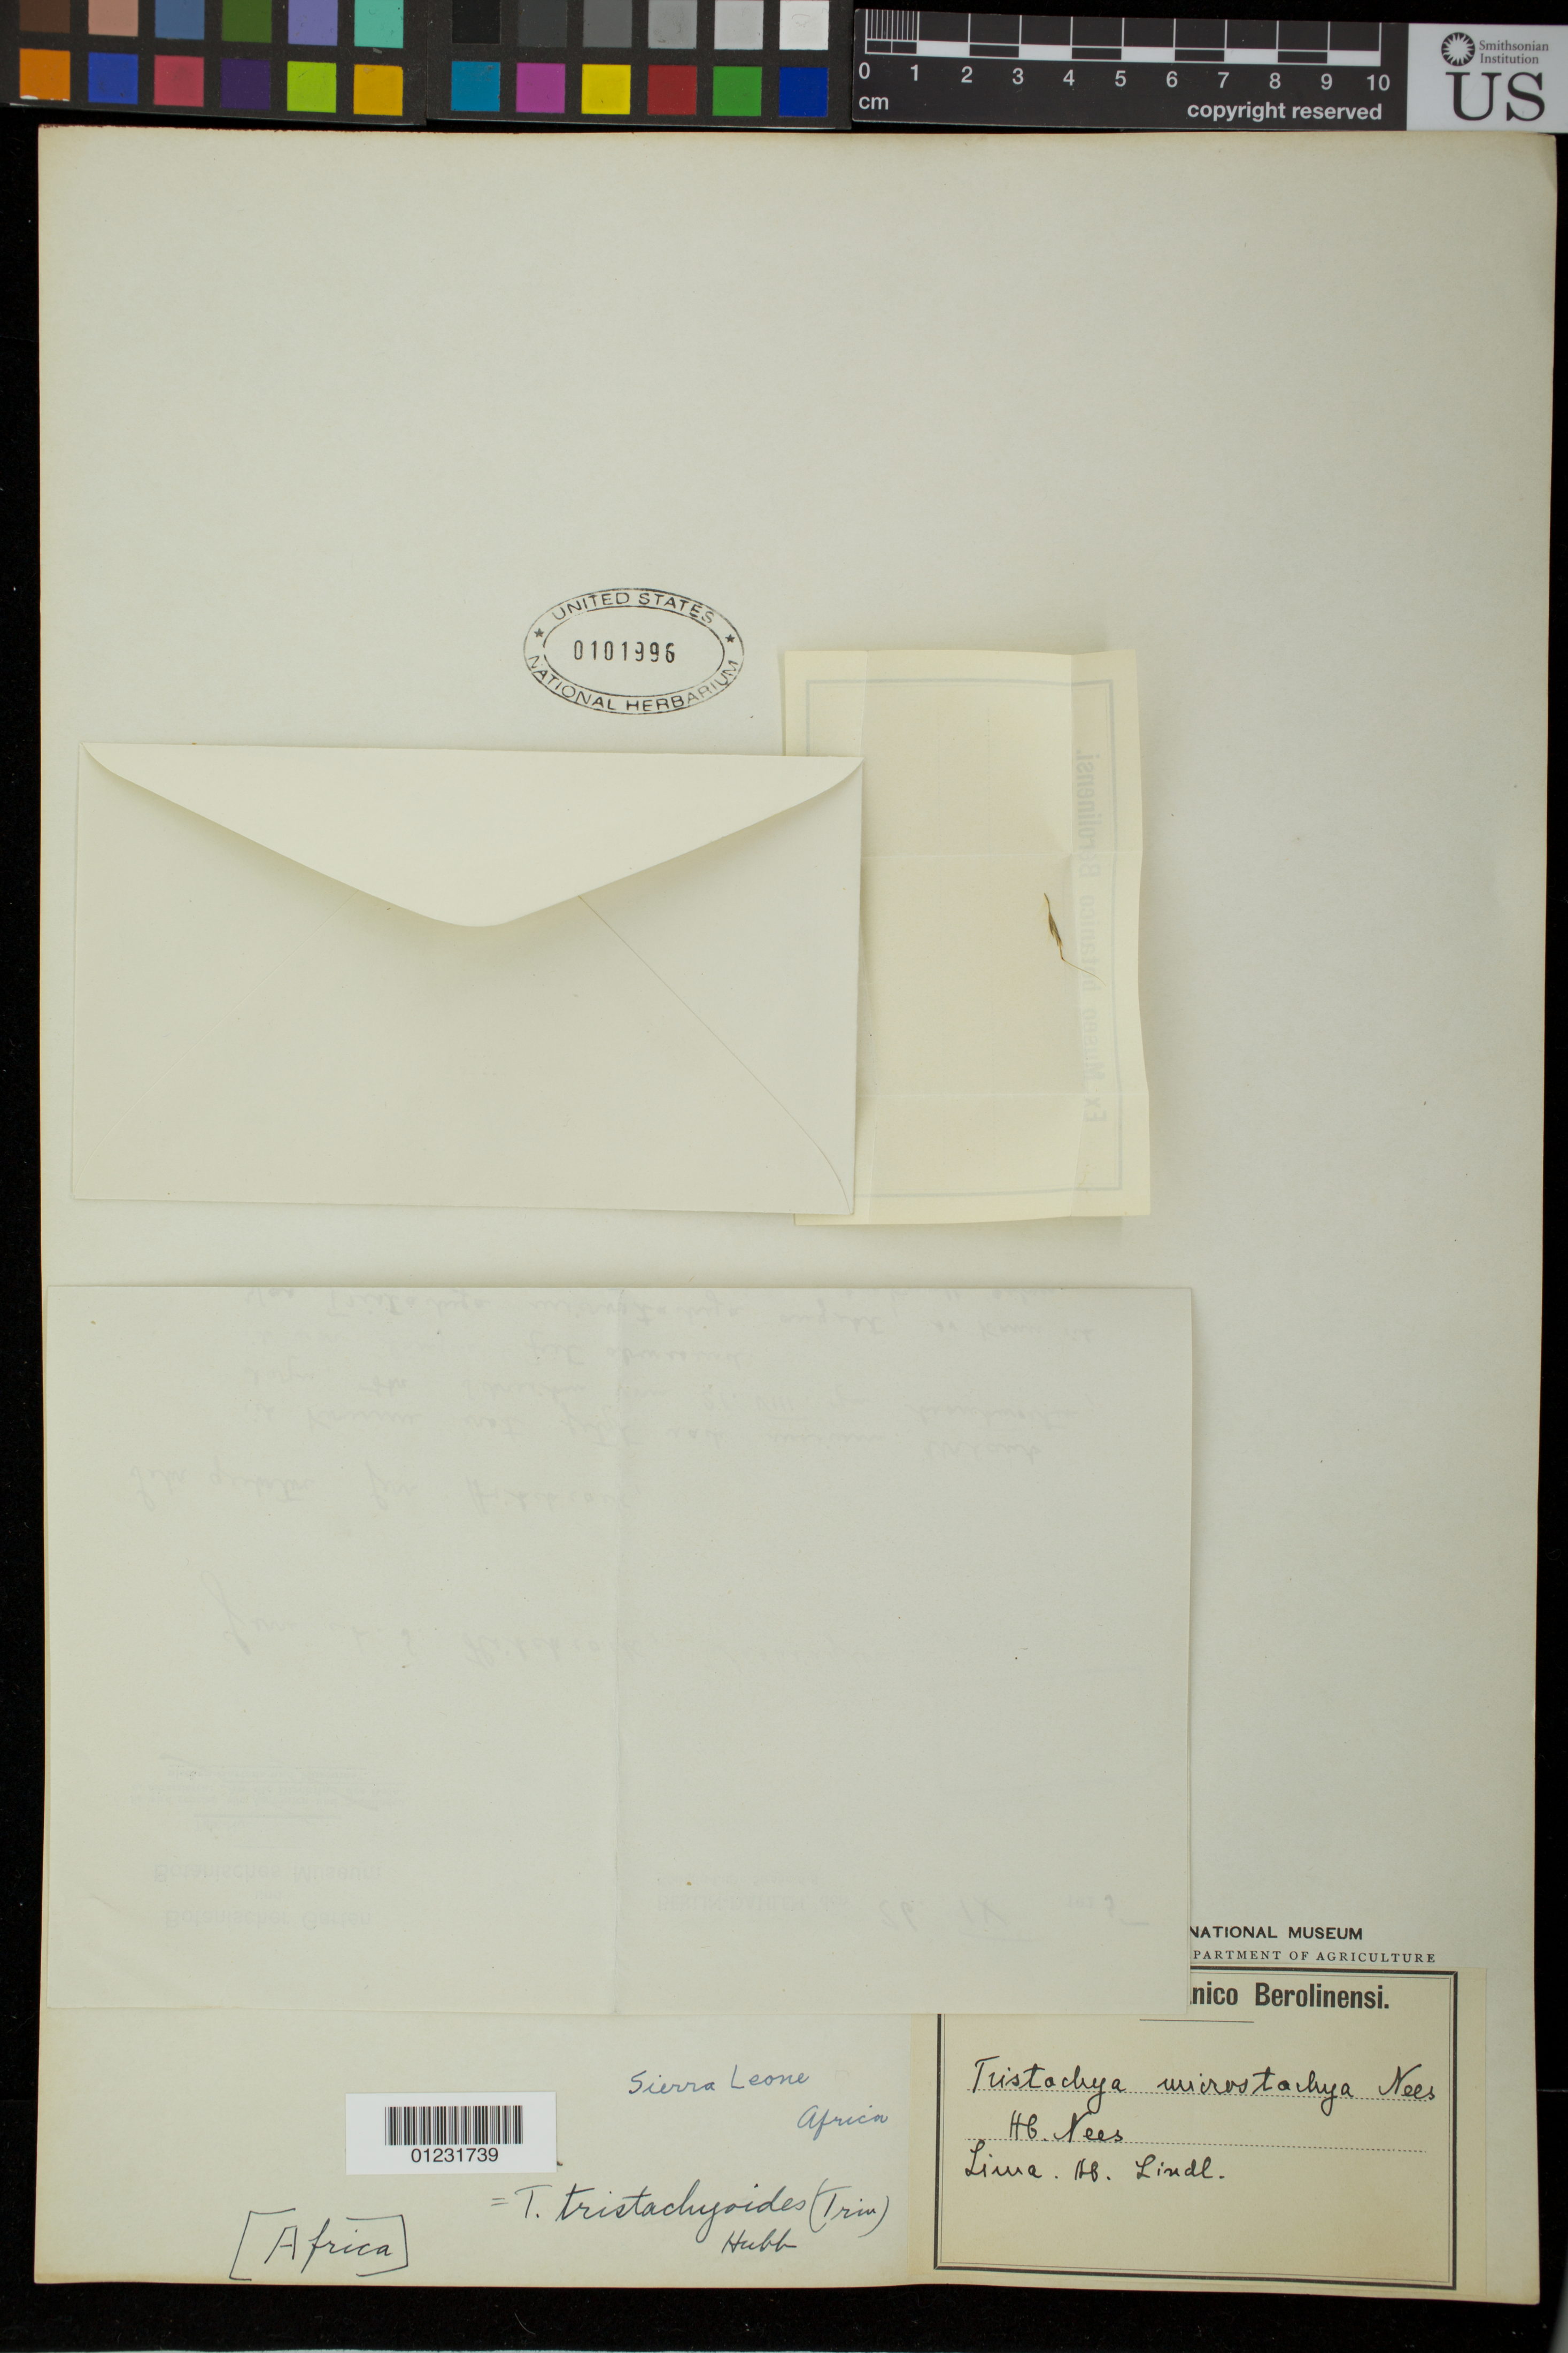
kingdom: Plantae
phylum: Tracheophyta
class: Liliopsida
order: Poales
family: Poaceae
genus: Tristachya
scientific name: Tristachya microstachya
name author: Nees ex Steud.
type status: Isotype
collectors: ex herb. Lindley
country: Sierra Leone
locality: Sierra Leone.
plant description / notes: Fragmentary material of type specimen ex herb. Berlin.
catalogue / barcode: US 101996